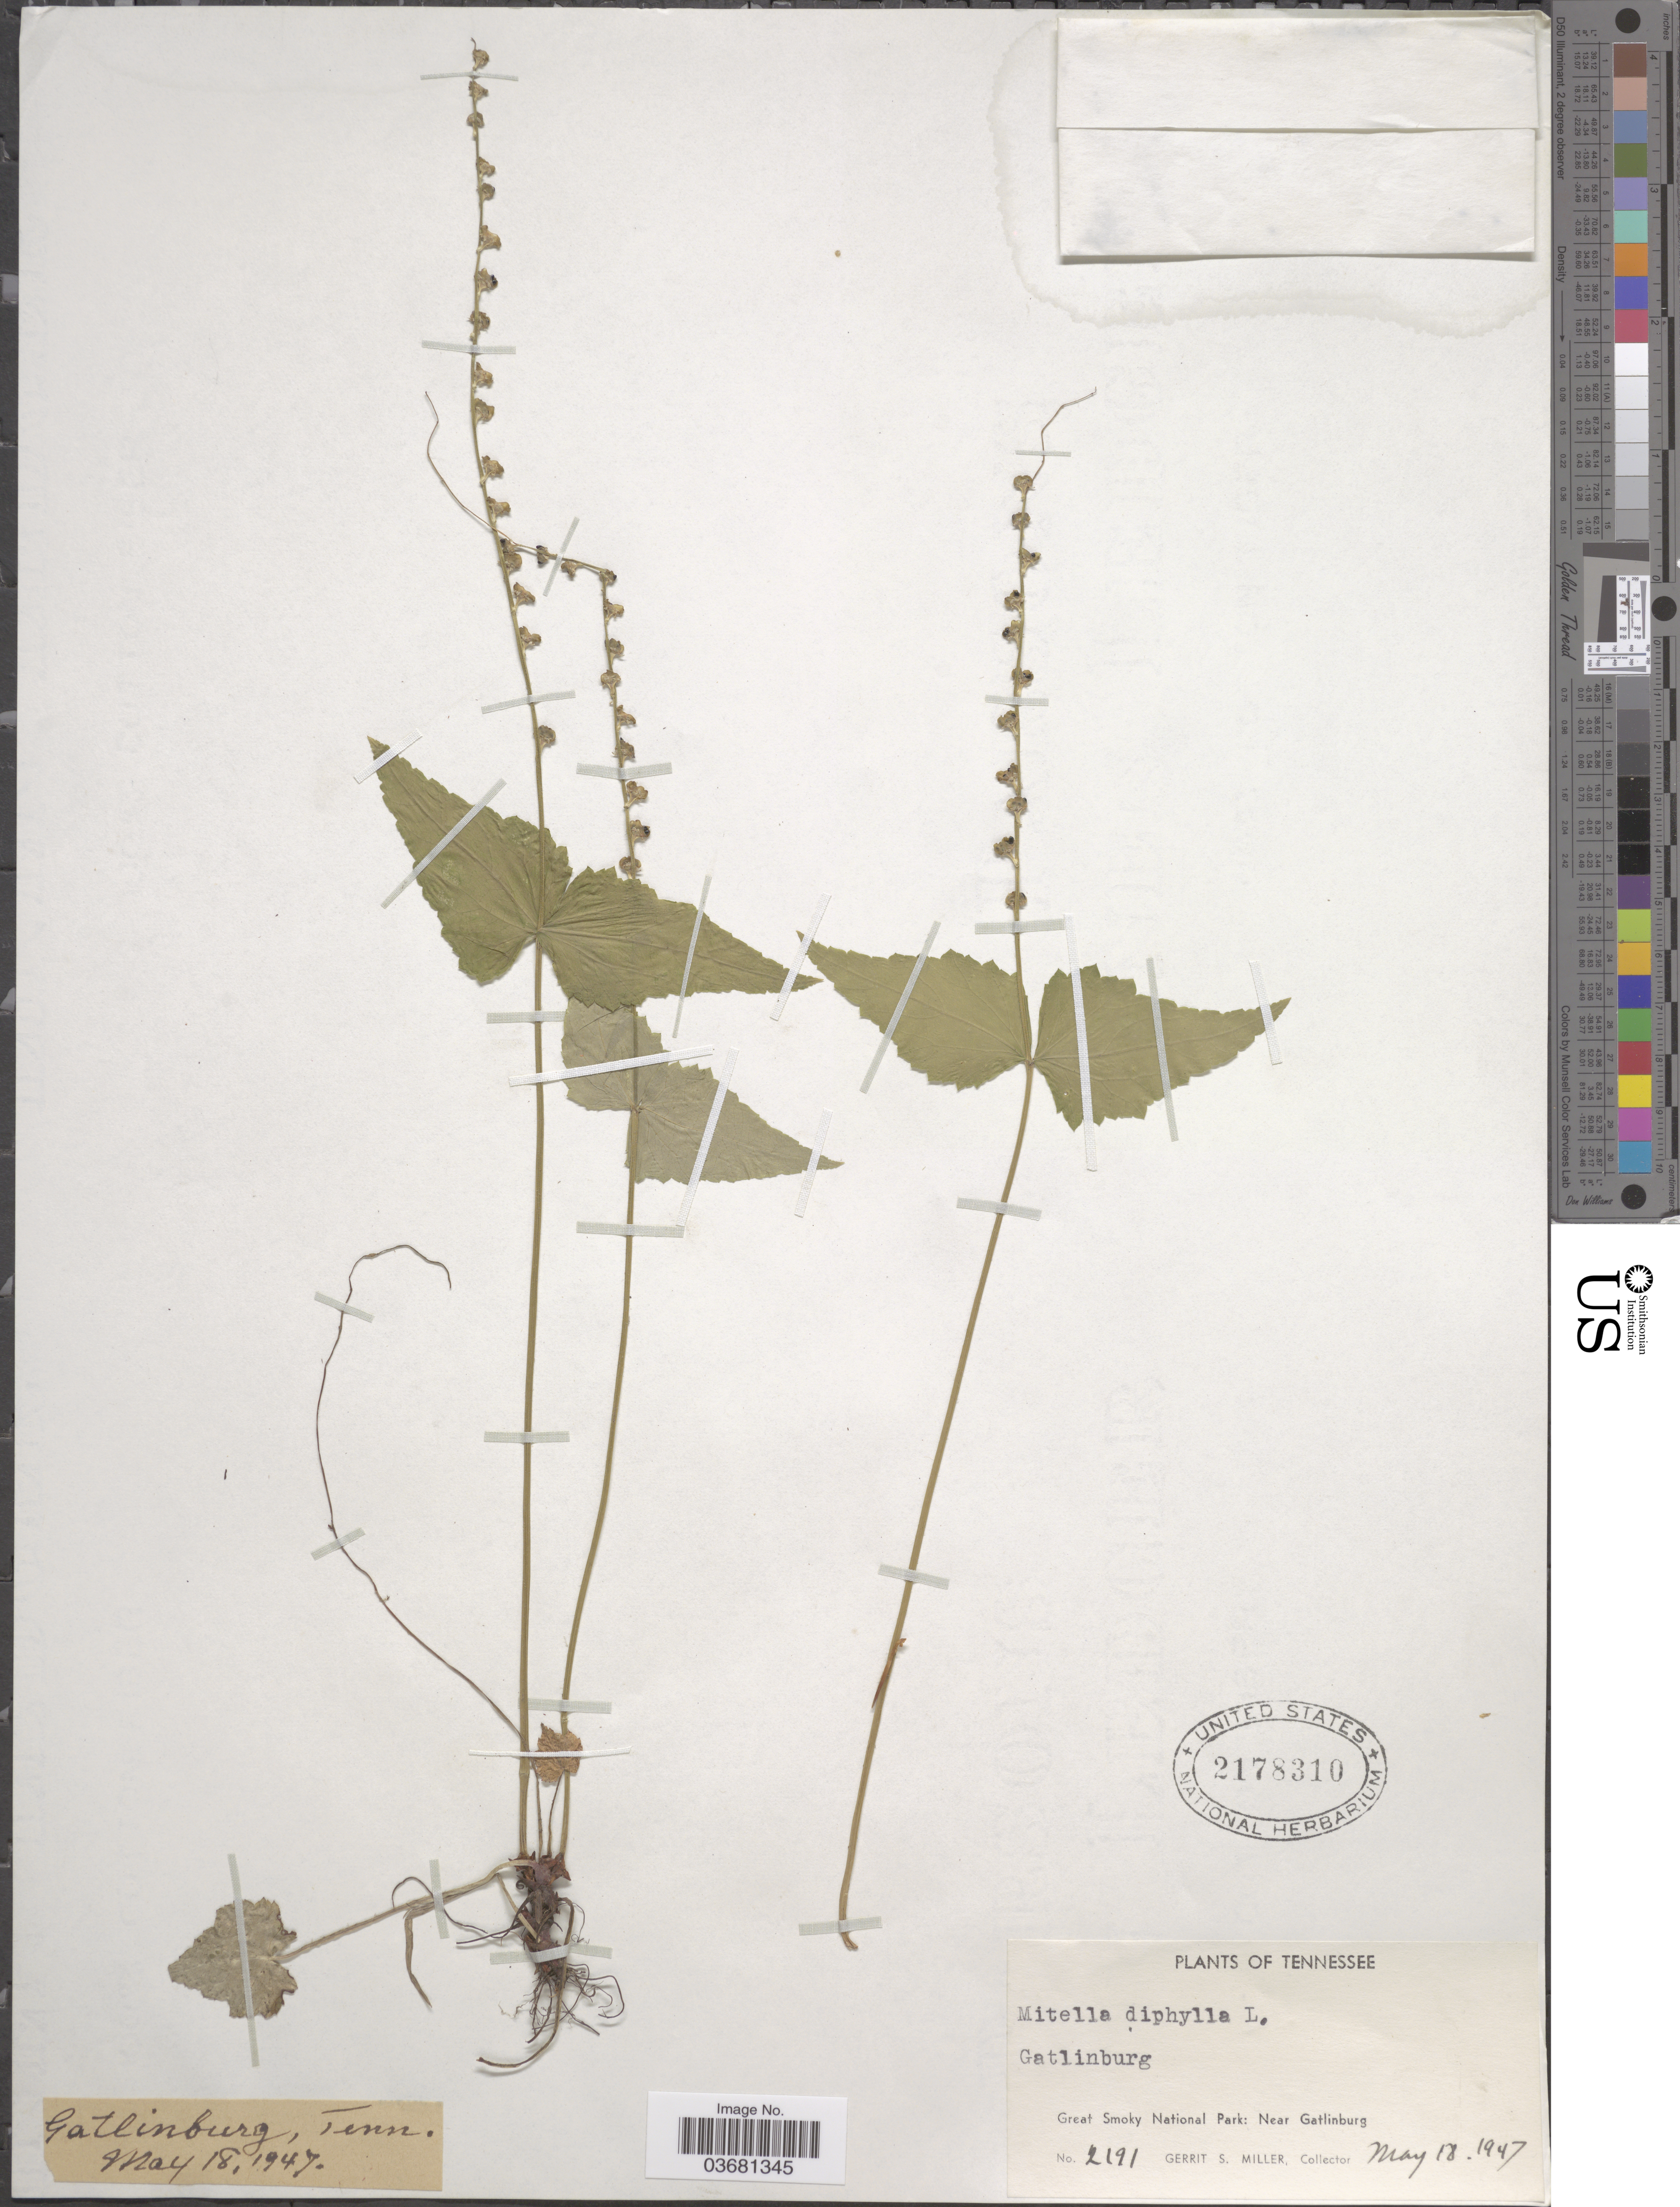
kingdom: Plantae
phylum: Tracheophyta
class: Magnoliopsida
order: Saxifragales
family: Saxifragaceae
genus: Mitella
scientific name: Mitella diphylla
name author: L.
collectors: G. S. Miller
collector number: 2191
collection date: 1947-05-18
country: United States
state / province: Tennessee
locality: Gatlinburg. Great Smoky National Park: Near Gatlinburg.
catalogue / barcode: US 2178310